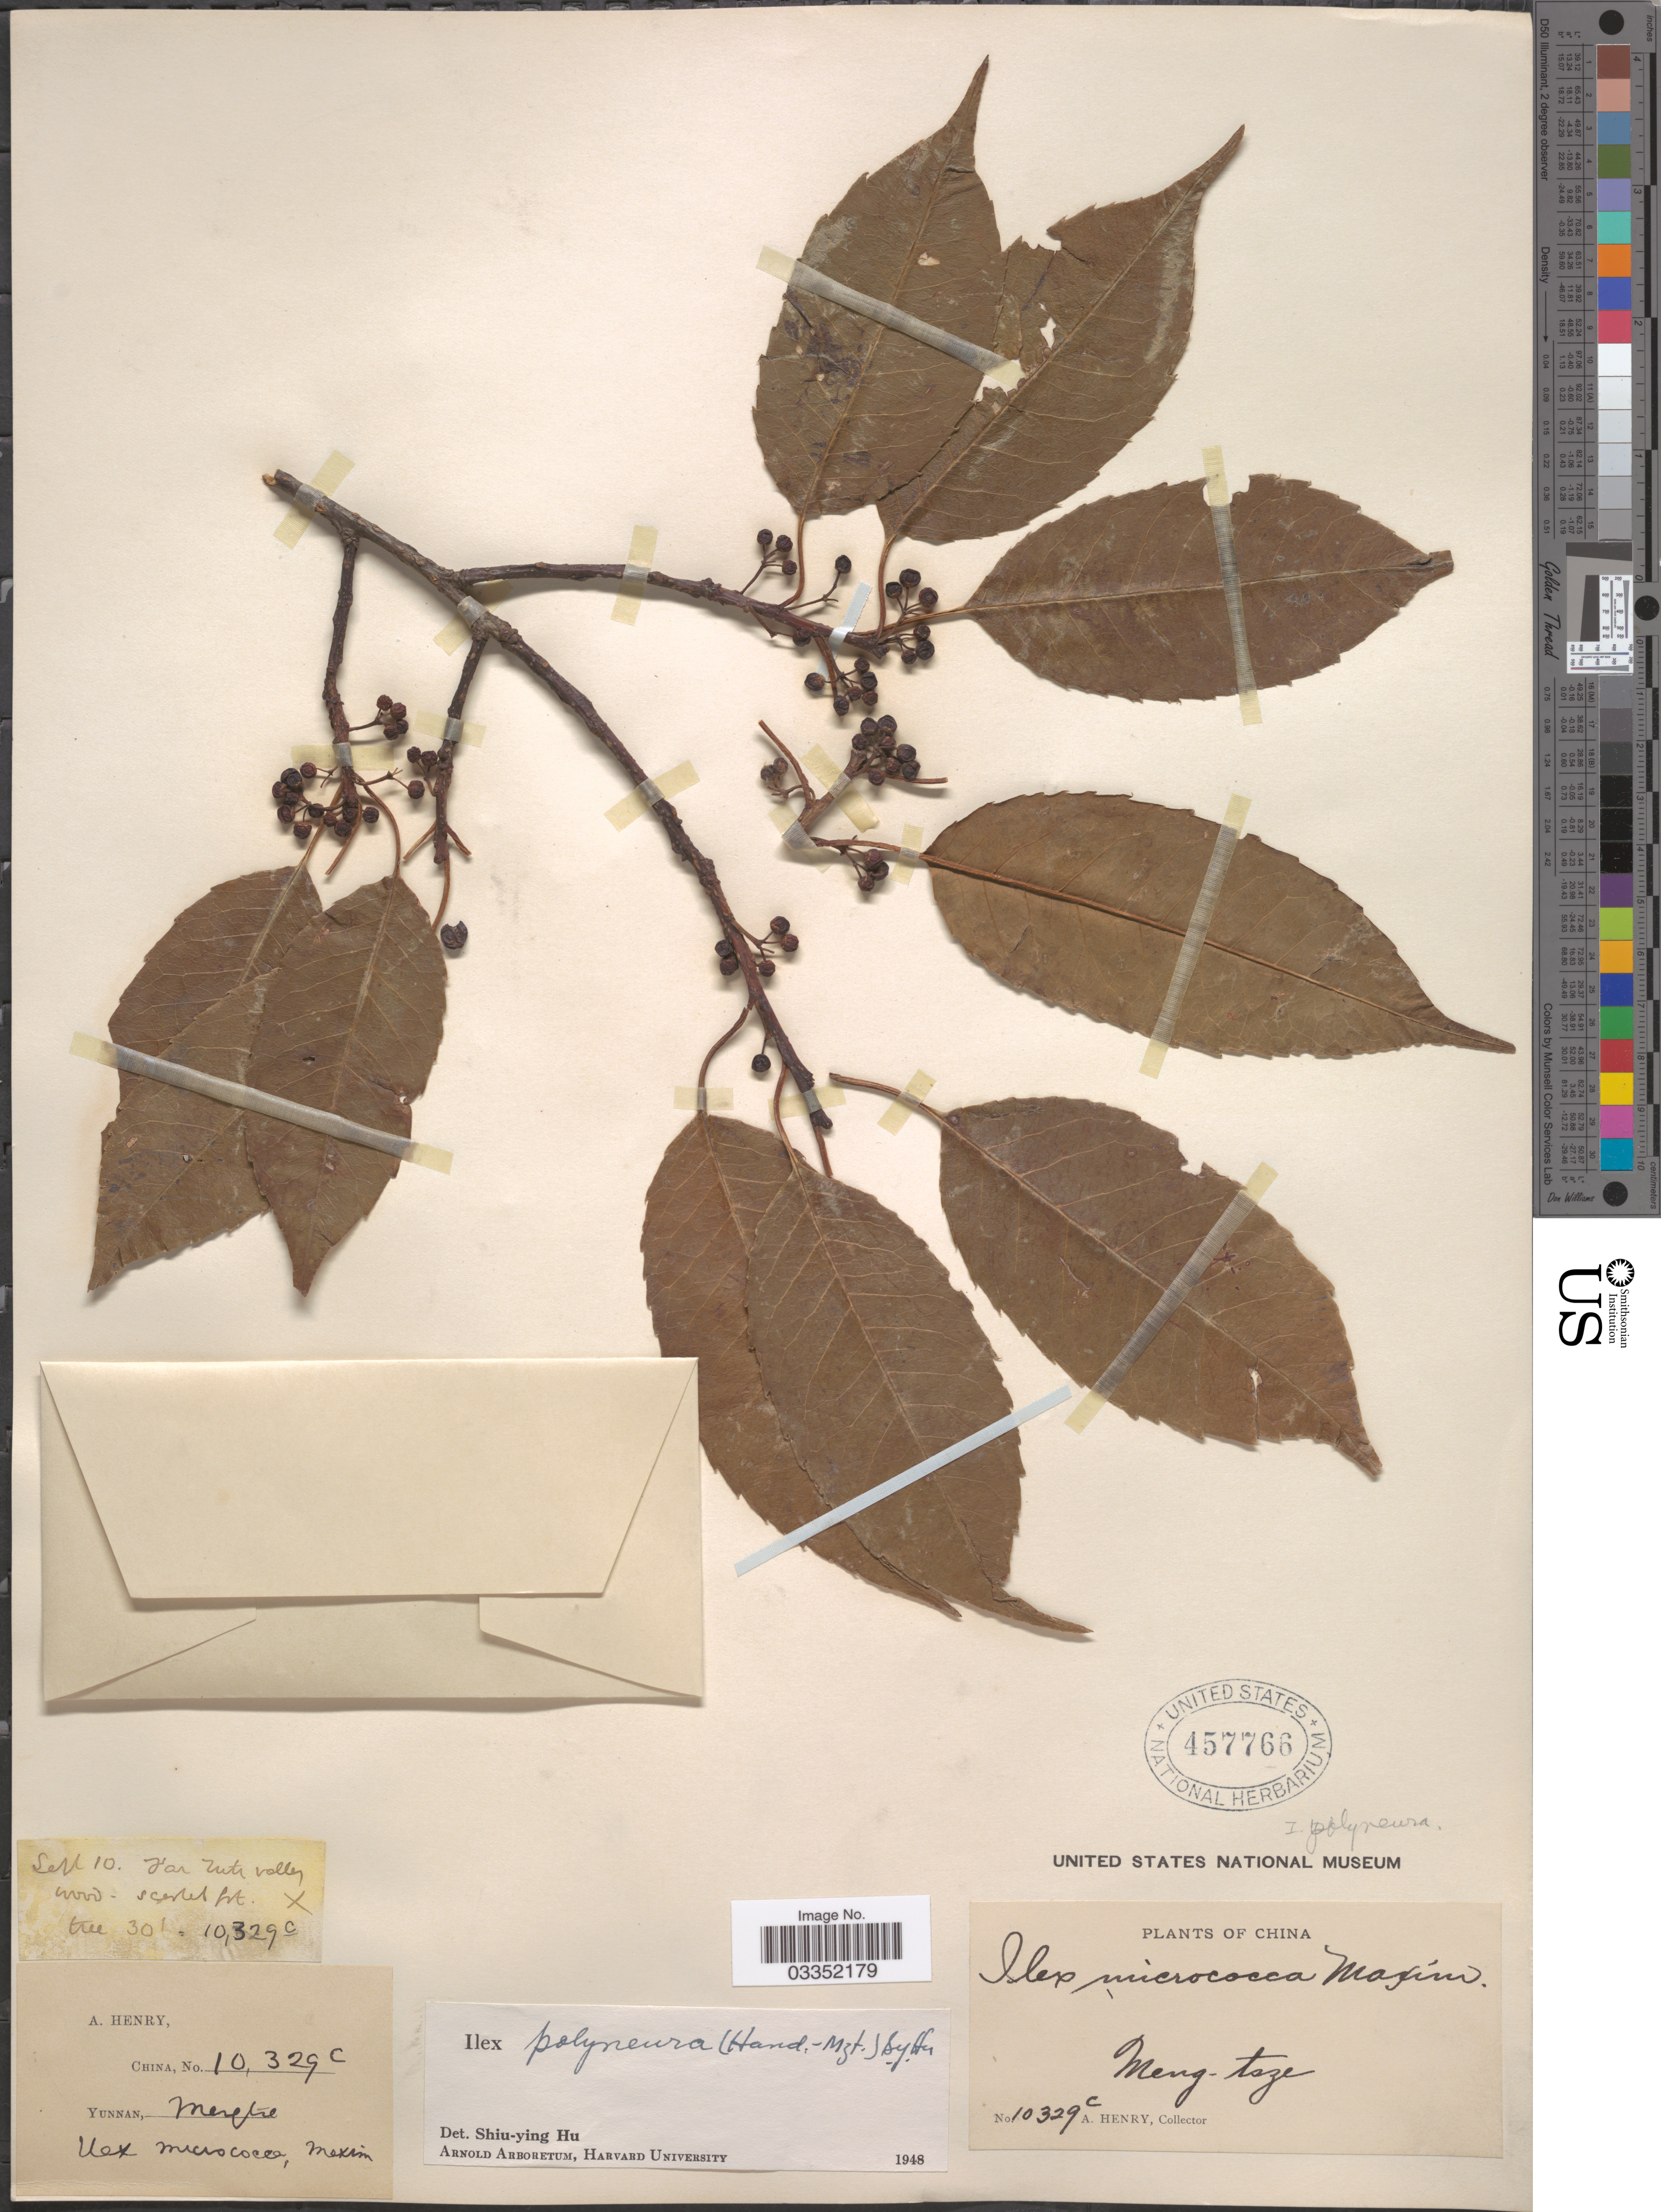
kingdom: Plantae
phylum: Tracheophyta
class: Magnoliopsida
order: Aquifoliales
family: Aquifoliaceae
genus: Ilex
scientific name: Ilex polyneura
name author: (Hand.-Mazz.) S.Y. Hu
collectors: A. Henry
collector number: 10329 C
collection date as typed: Transcribed d/m/y: /9/10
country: China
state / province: Yunnan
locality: Meng-tsze, Far Tuti valley.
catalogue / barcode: US 457766